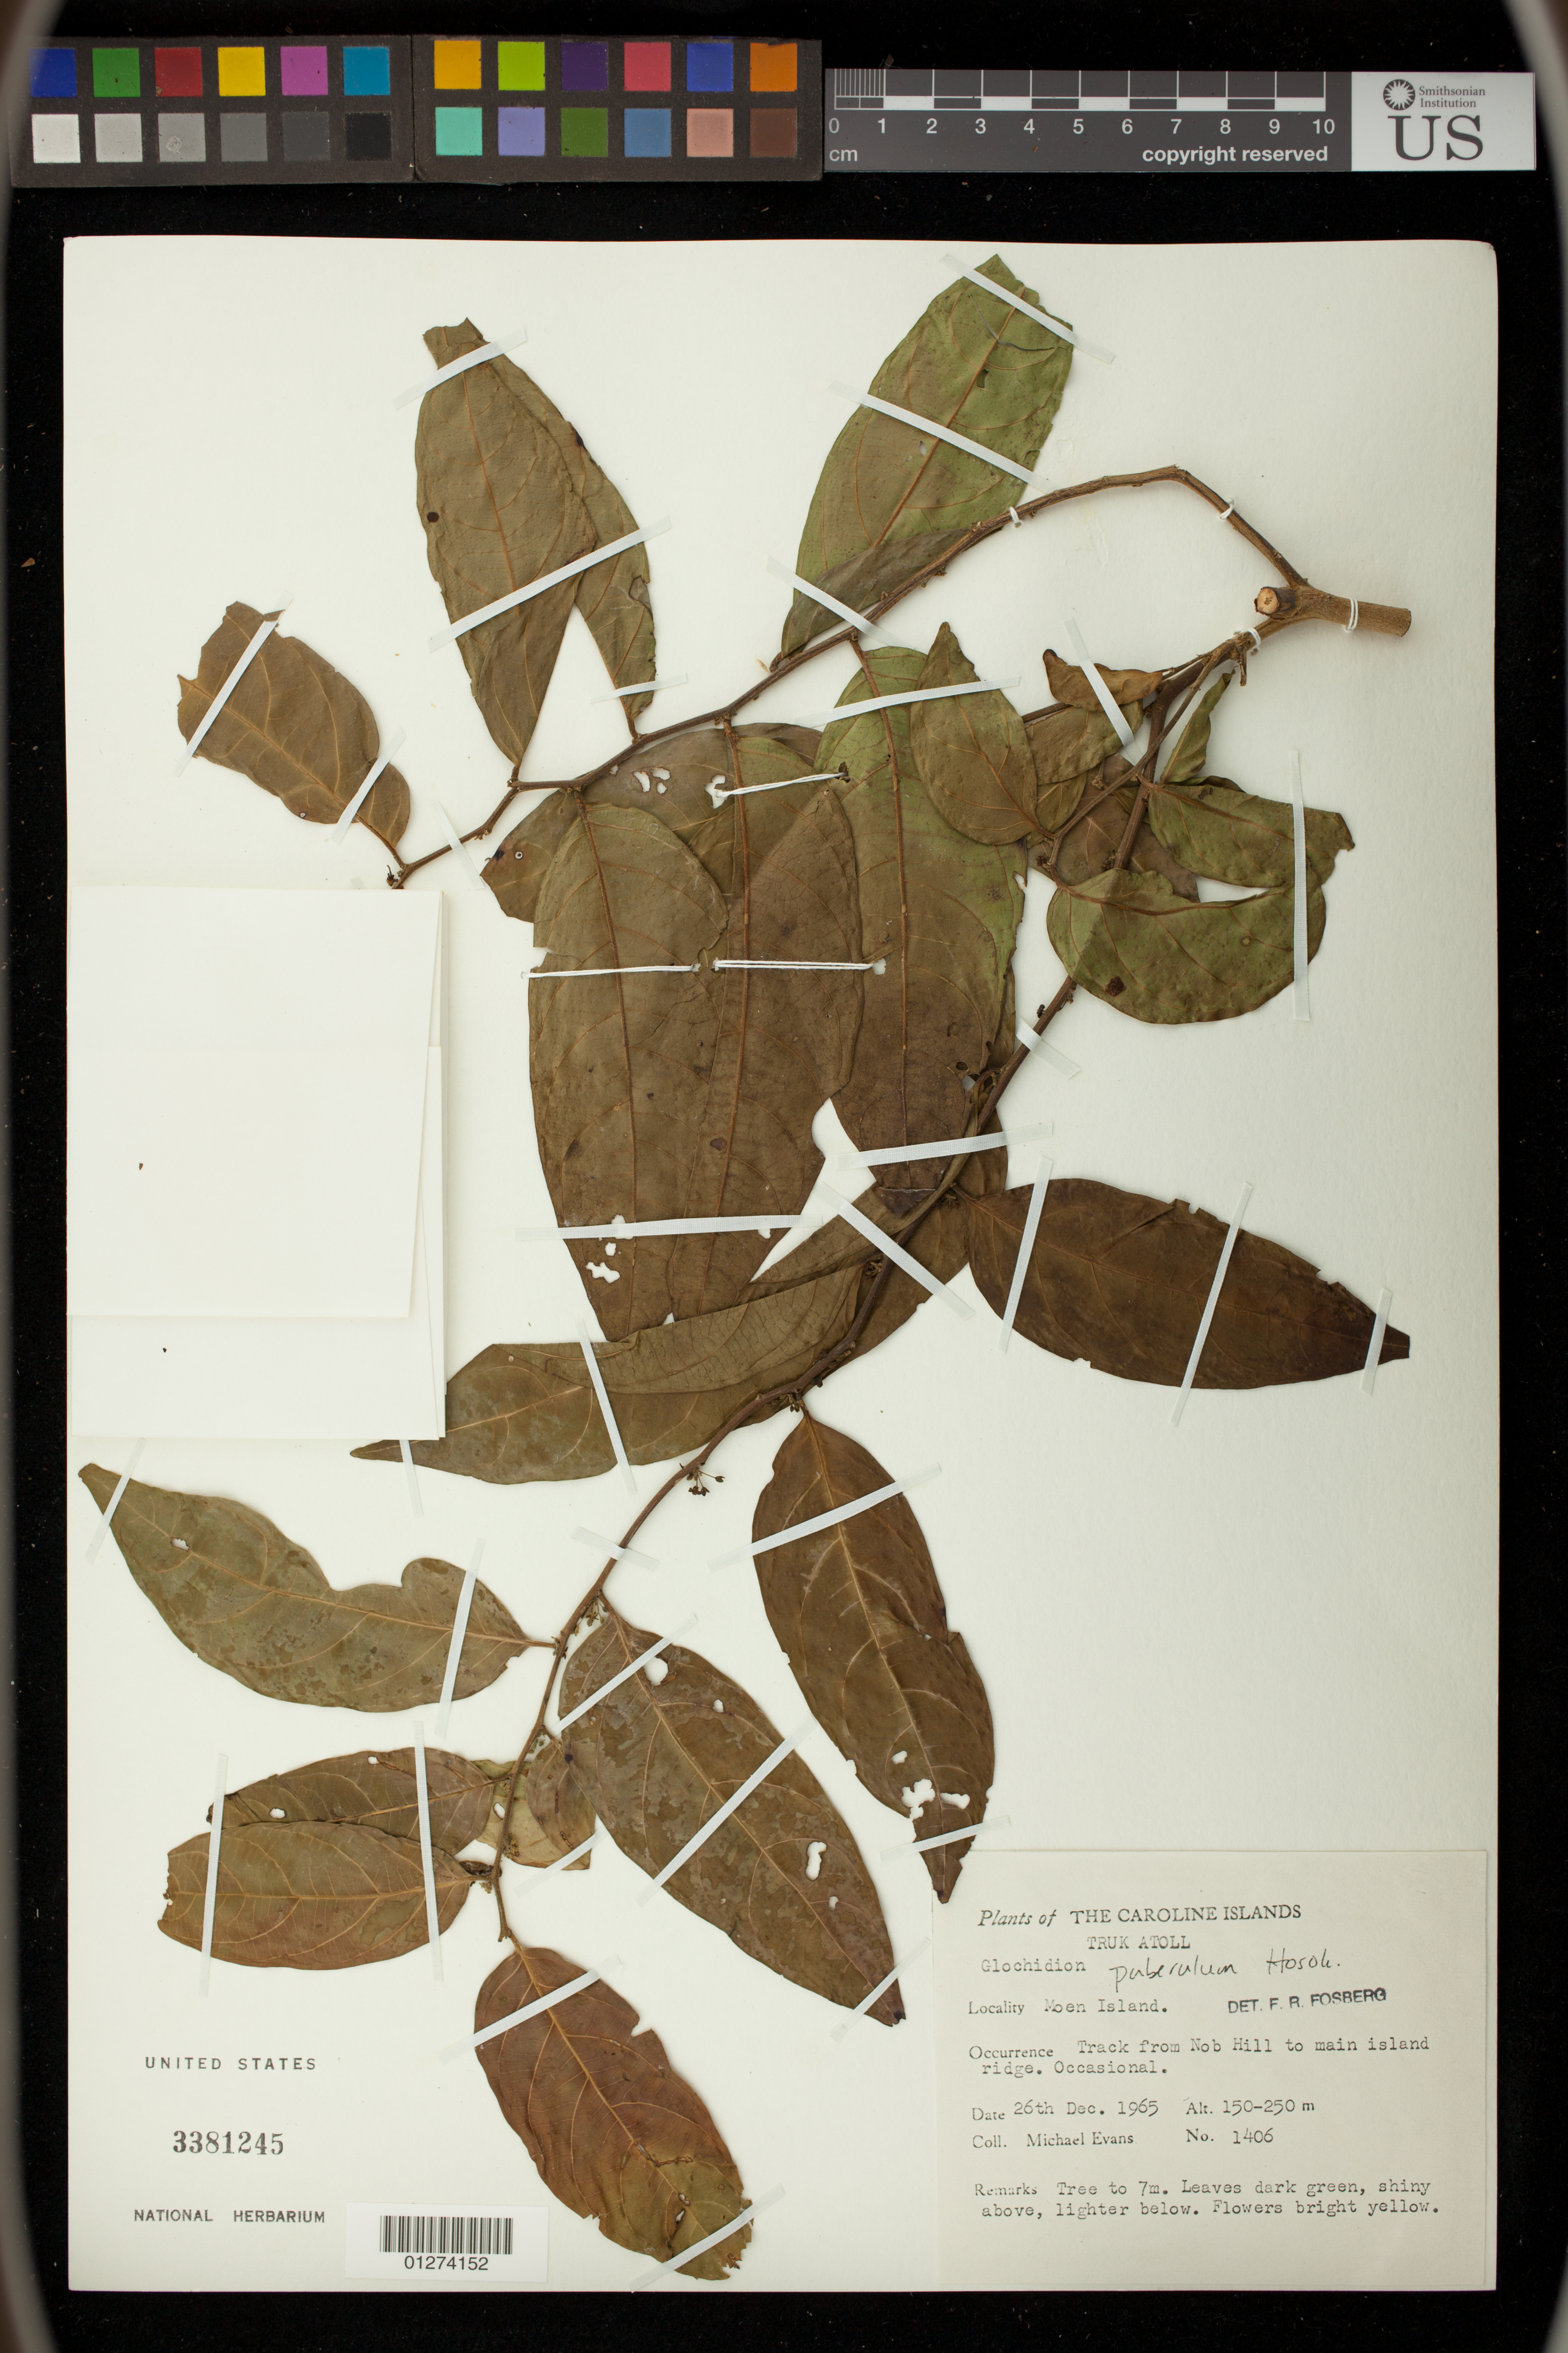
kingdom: Plantae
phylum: Tracheophyta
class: Magnoliopsida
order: Malpighiales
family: Phyllanthaceae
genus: Phyllanthus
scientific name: Phyllanthus senyavinianus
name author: (Glassman) W.L. Wagner & Lorence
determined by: Wagner, W. L., (BOT), Smithsonian Institution - National Museum of Natural History (UNITED STATES)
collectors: M. Evans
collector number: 1406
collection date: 1965-12-26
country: Micronesia, Federated States of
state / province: Truk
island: Moen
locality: Caroline Islands. Truk [Chuuk] Atoll. Moen Island. track from Nob Hill to main island ridge.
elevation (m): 150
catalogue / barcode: US 3381245